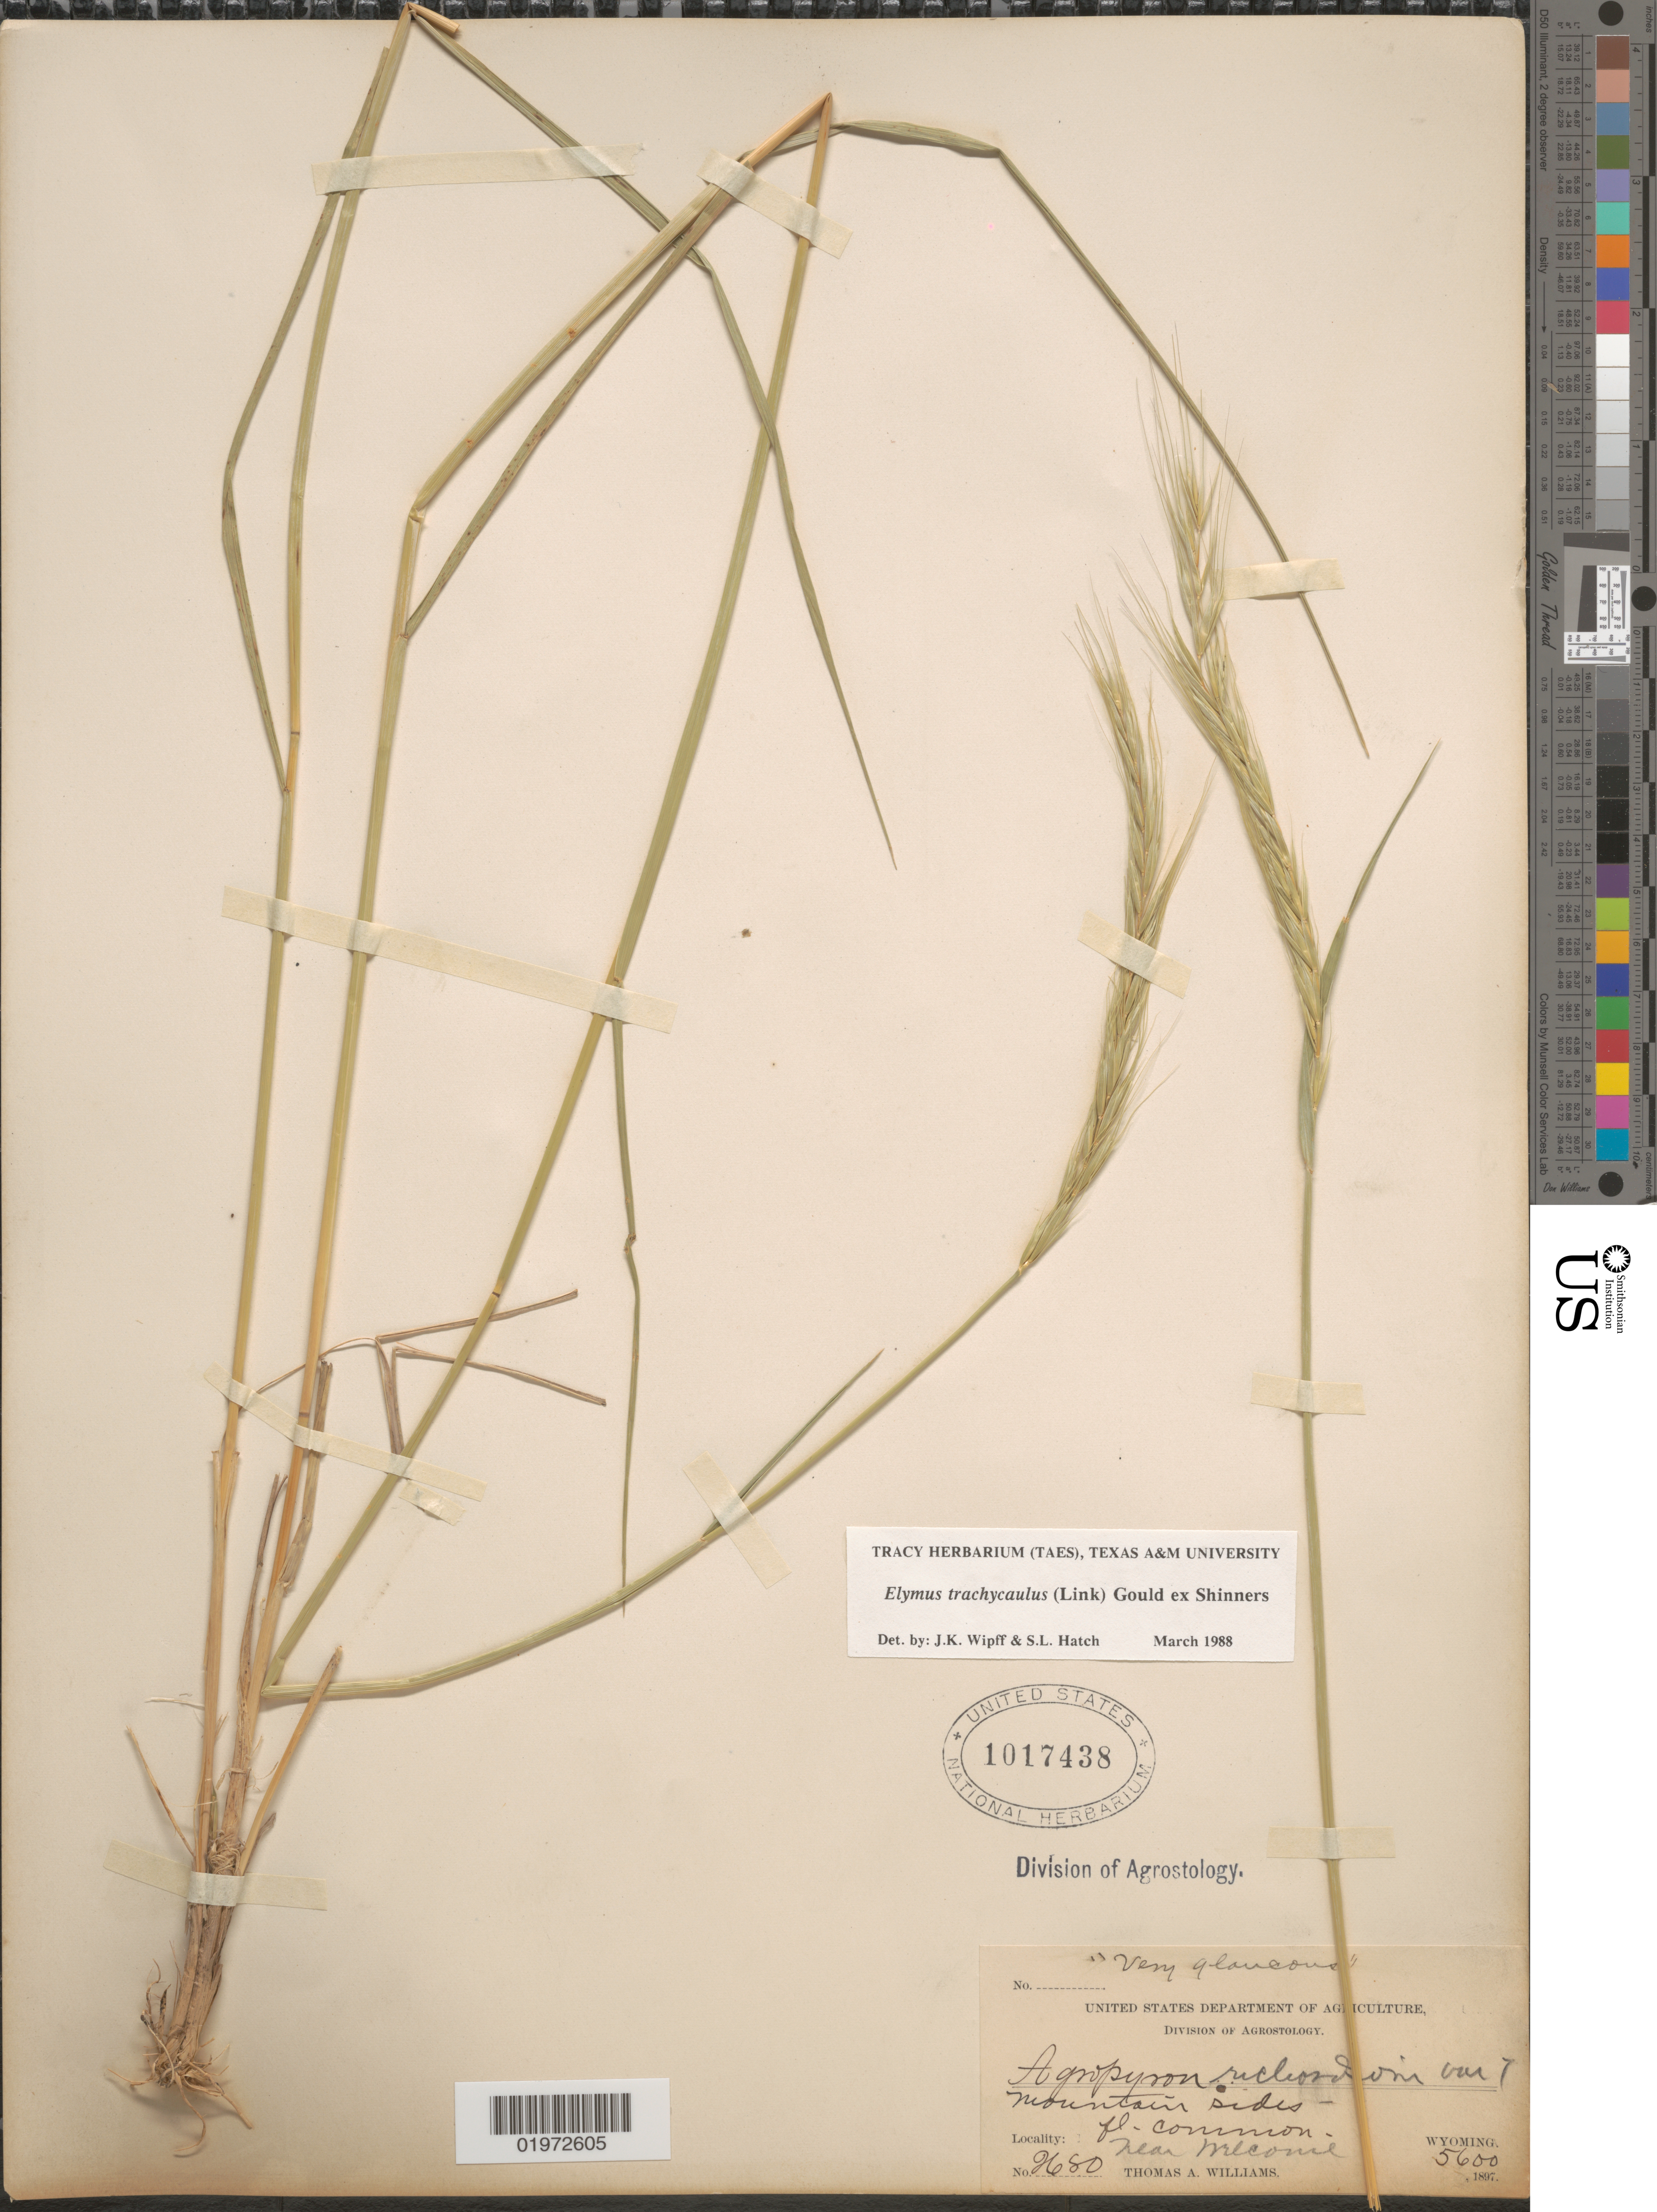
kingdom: Plantae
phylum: Tracheophyta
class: Liliopsida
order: Poales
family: Poaceae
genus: Elymus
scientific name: Elymus trachycaulus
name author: (Link) Gould ex Shinners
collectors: T. A. Williams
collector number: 2680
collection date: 1897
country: United States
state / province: Wyoming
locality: Near Welcome.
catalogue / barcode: US 1017438